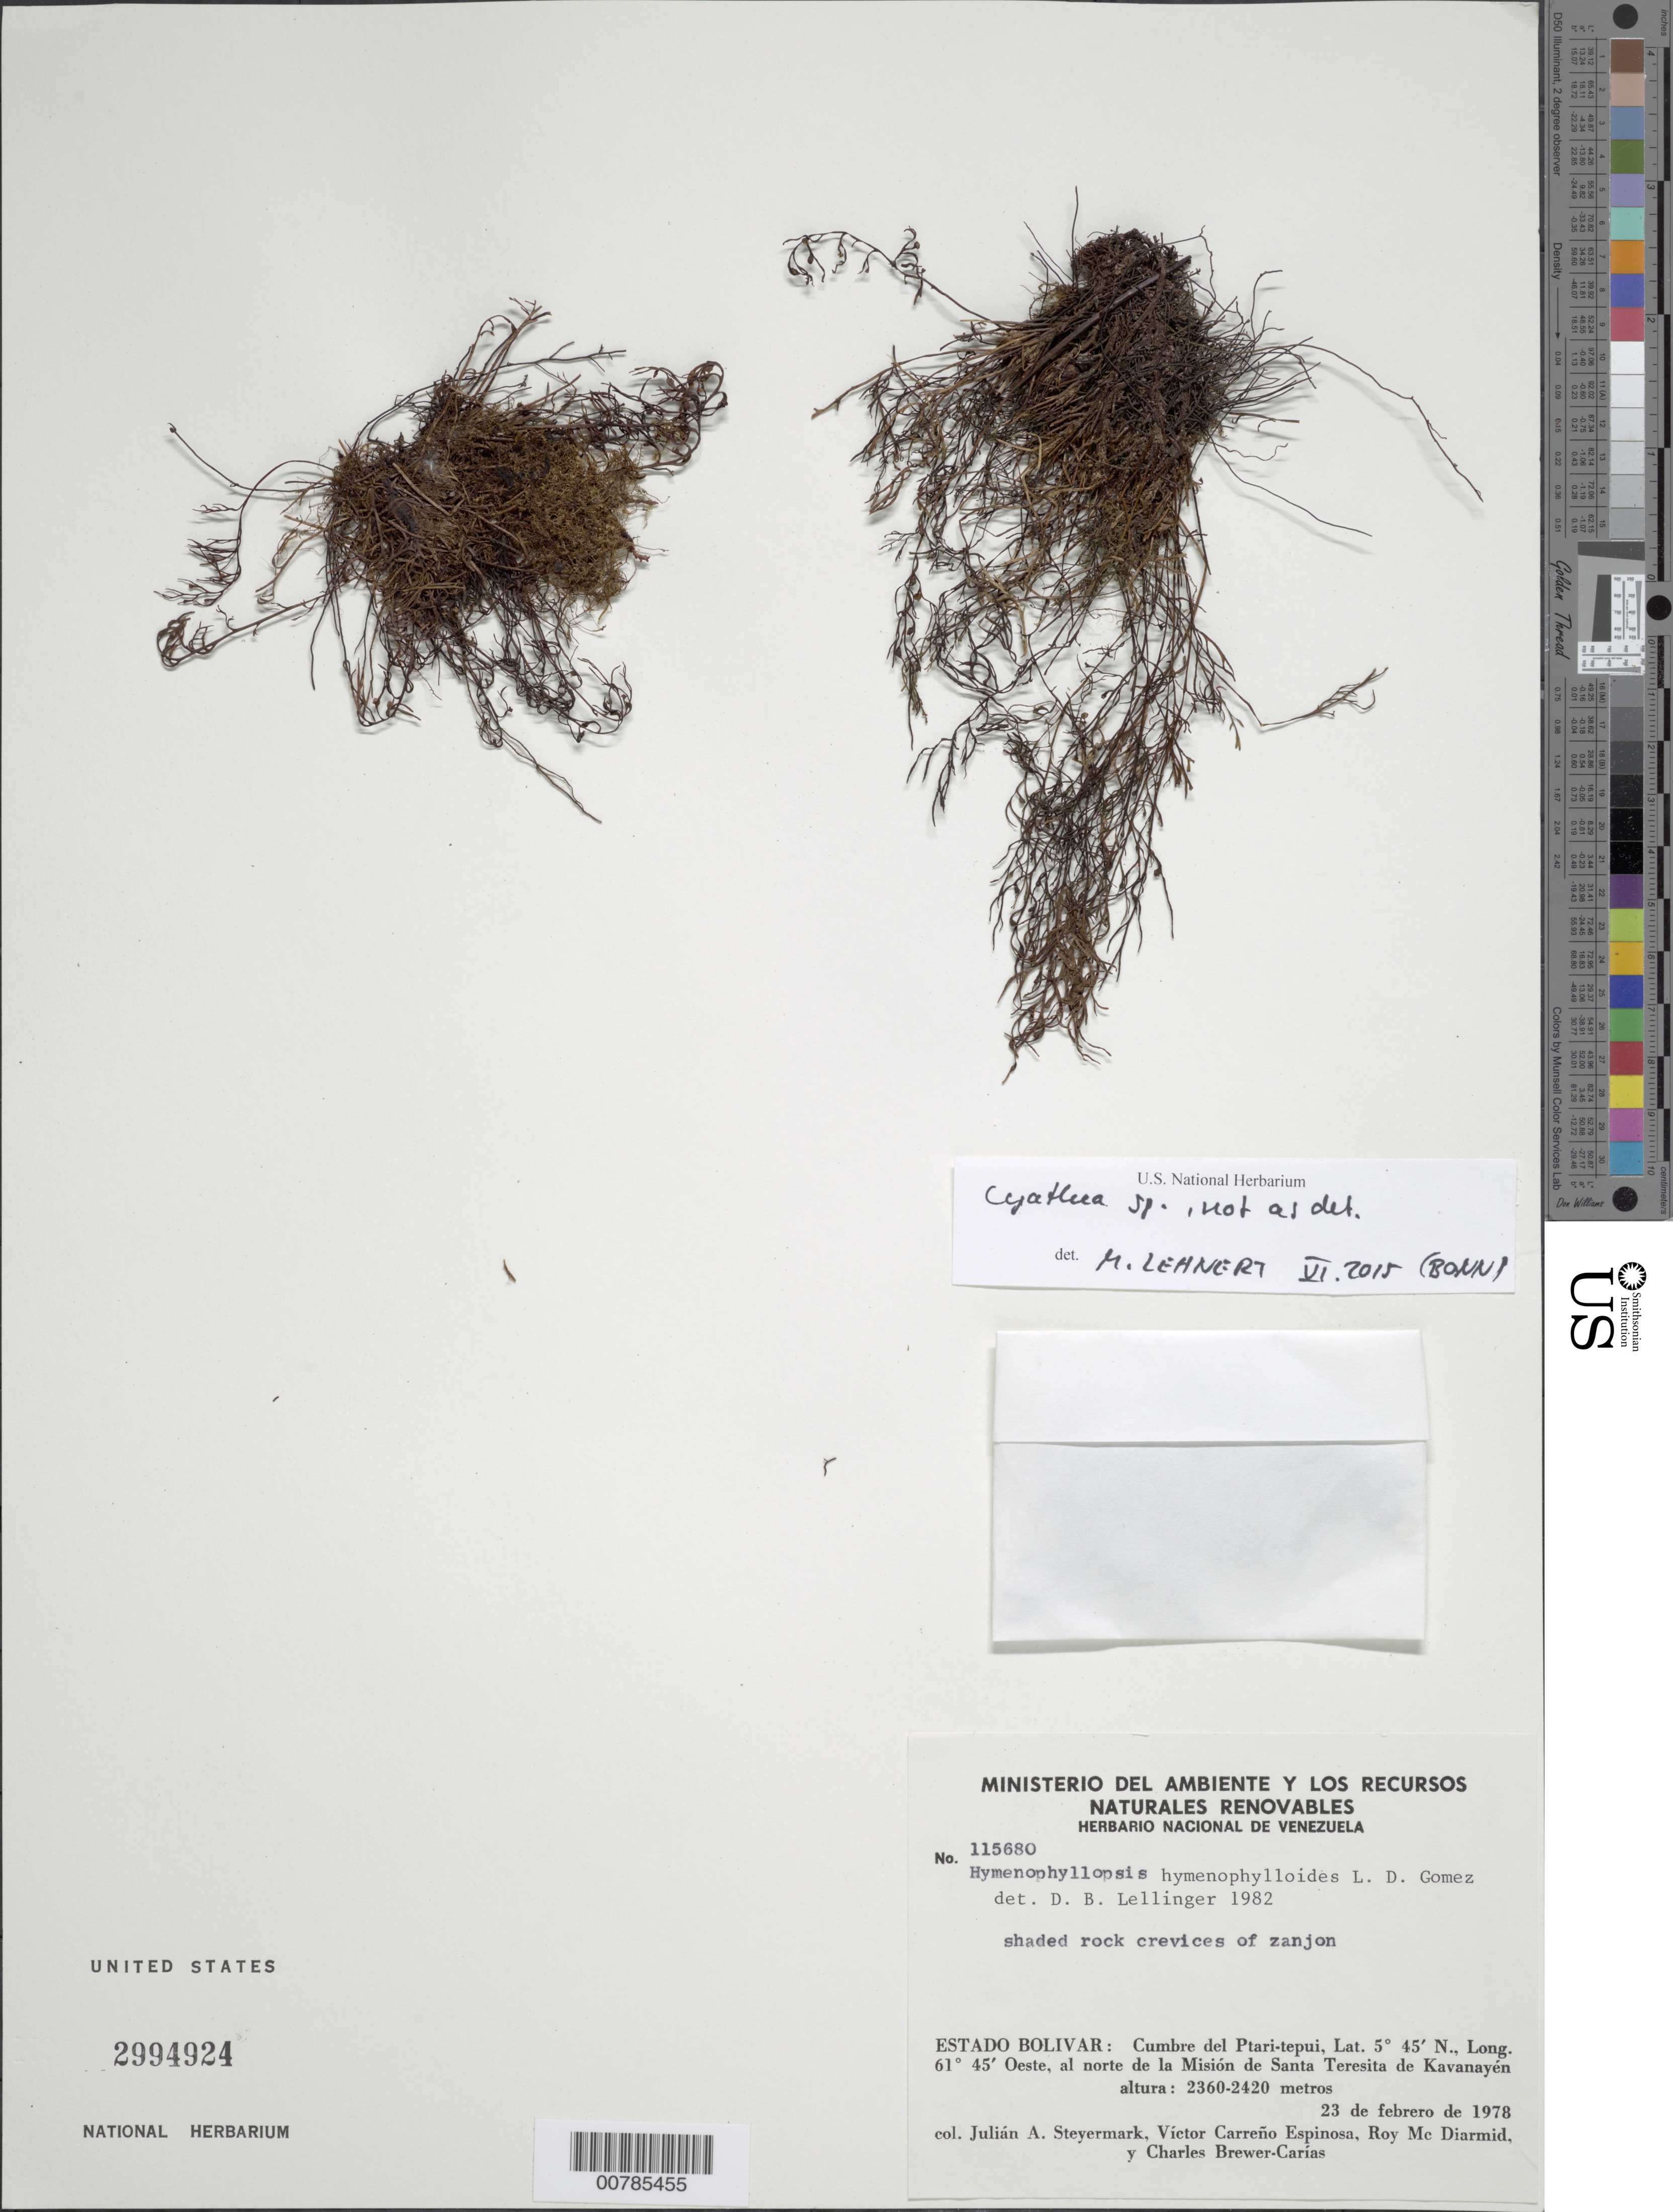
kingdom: Plantae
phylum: Tracheophyta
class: Polypodiopsida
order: Cyatheales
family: Cyatheaceae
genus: Cyathea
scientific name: Cyathea alsophiloides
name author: S. Maciel & Lehnert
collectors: J. Steyermark, V. Carreño E., R. Mc Diarmid & C. Brewer-Carias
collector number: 115680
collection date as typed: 23-Feb-78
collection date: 1978-02-23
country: Venezuela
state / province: Bolívar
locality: Ptari-tepuí, cumbre, N of Mision Santa Teresita de Kavanayen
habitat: Shaded rock crevices of zanjon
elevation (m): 2360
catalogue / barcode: US 2994924